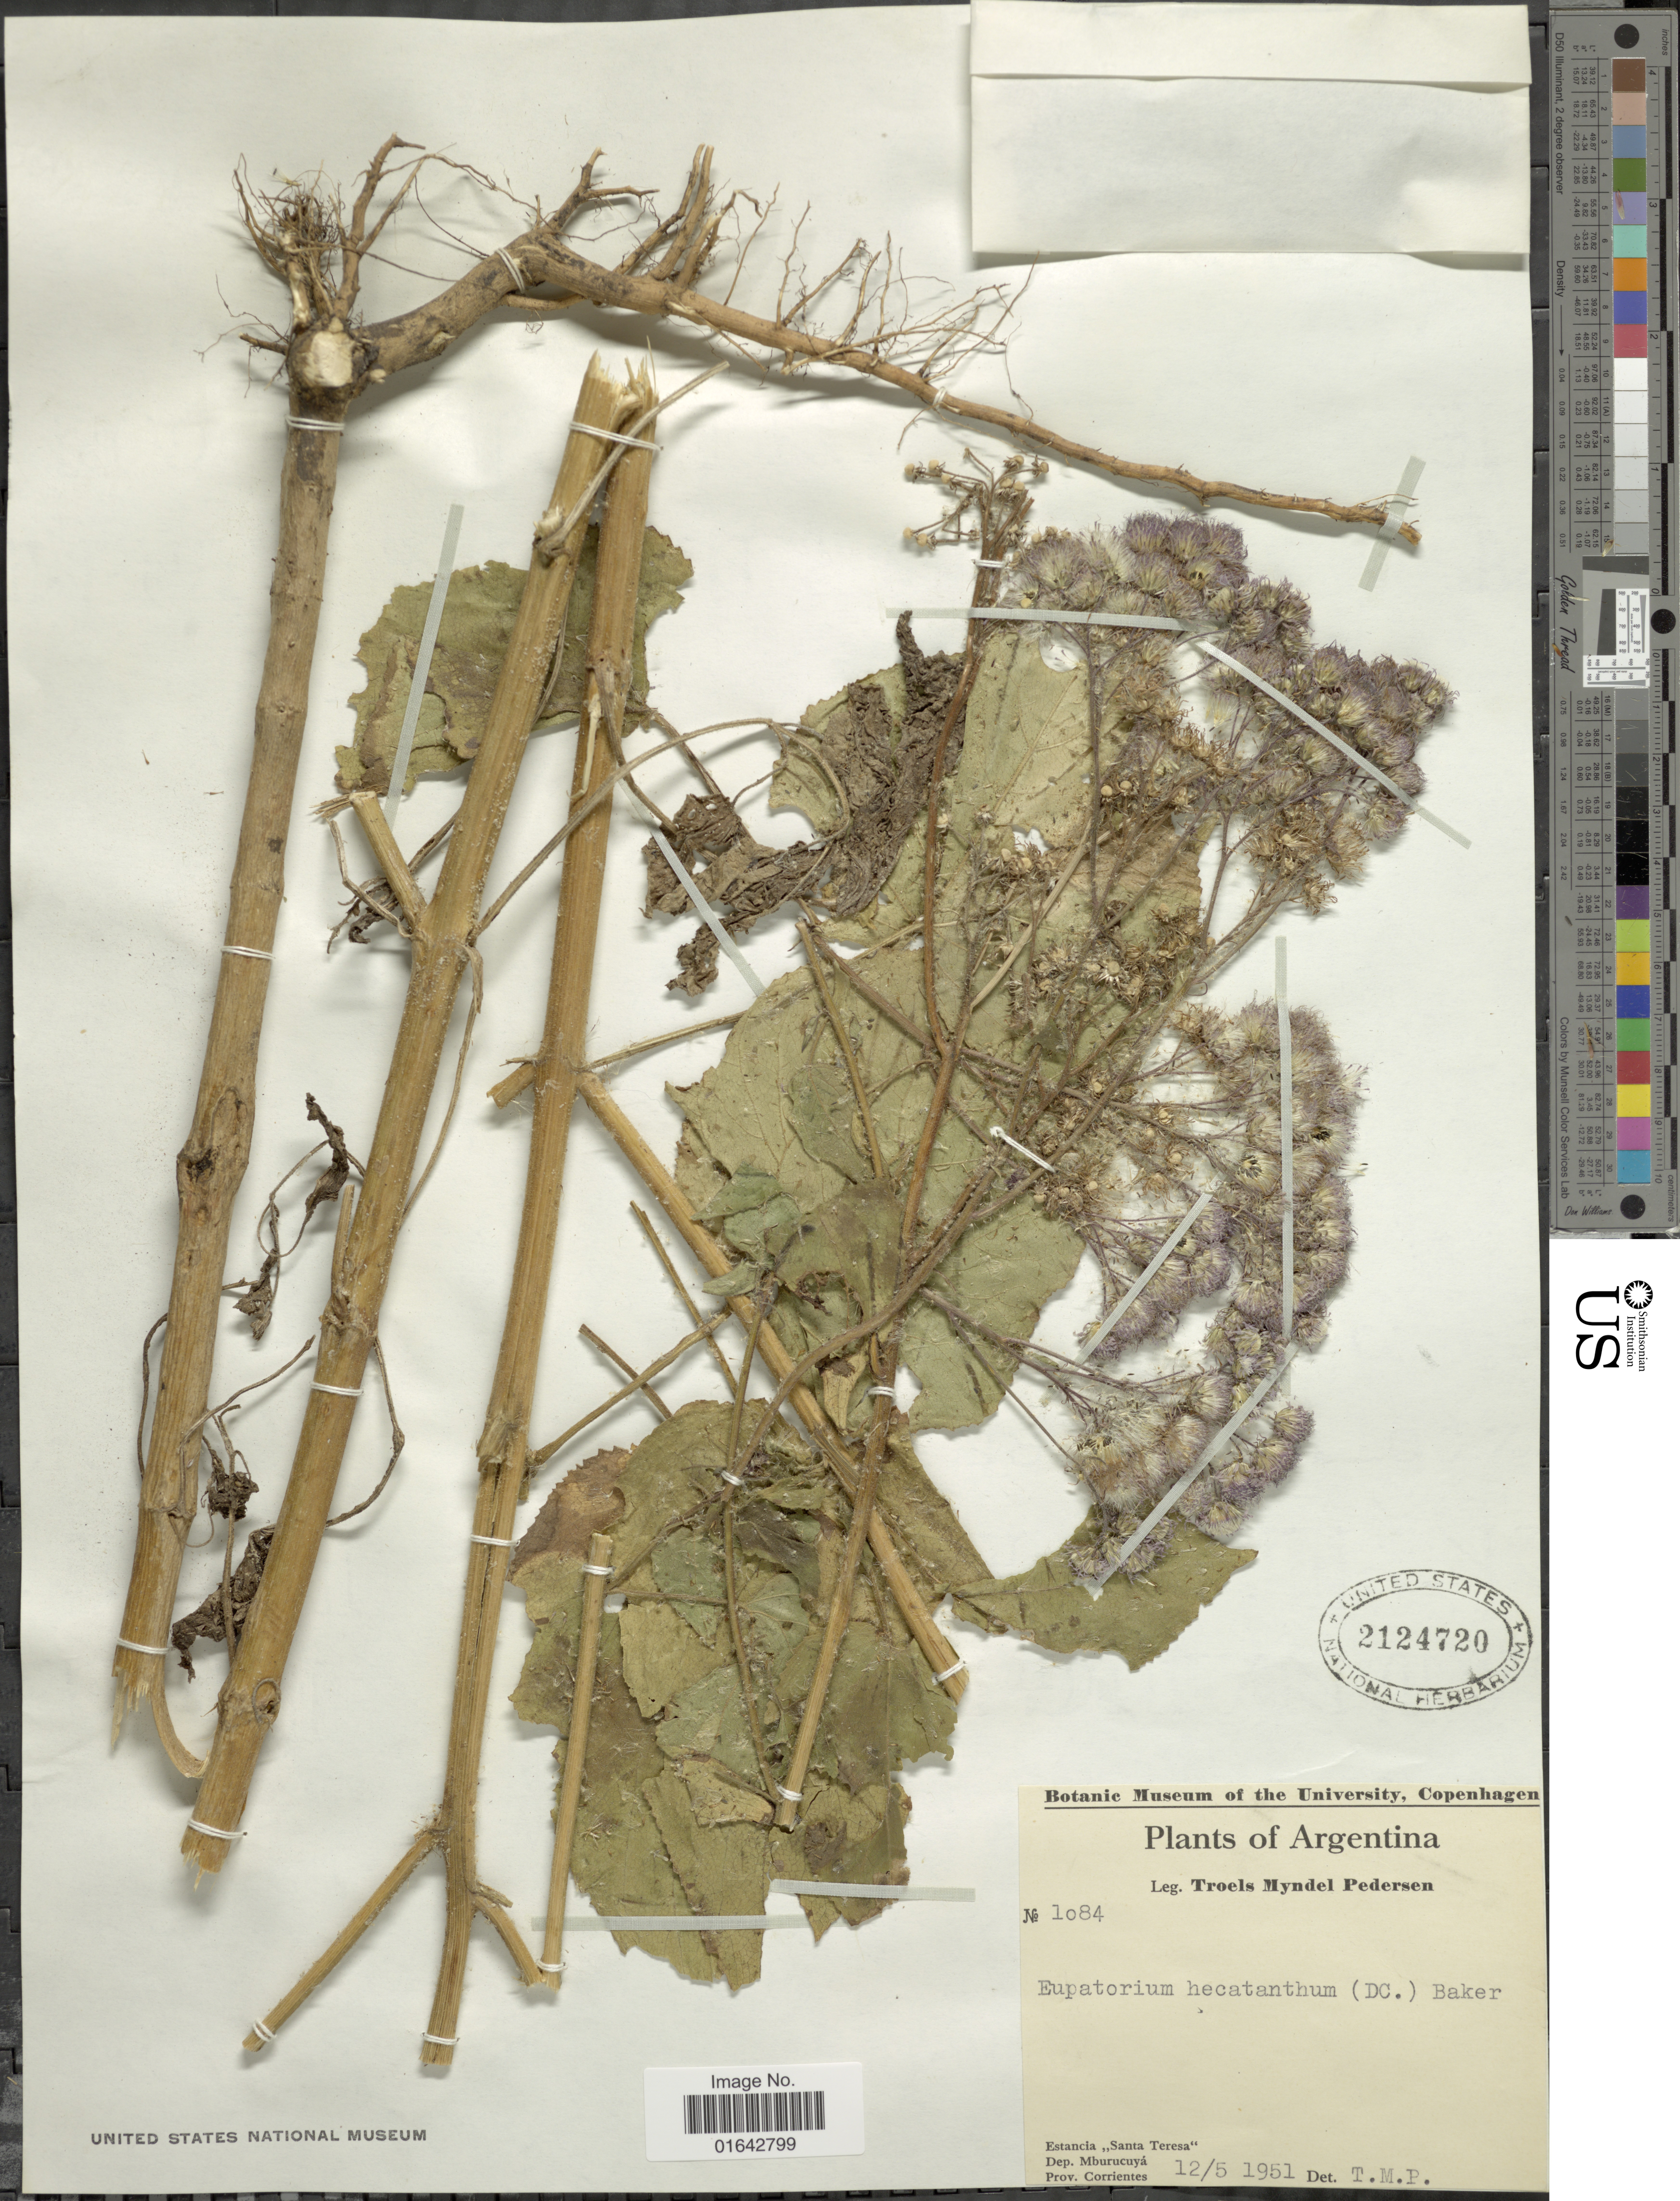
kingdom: Plantae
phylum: Tracheophyta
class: Magnoliopsida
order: Asterales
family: Asteraceae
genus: Urolepis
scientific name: Urolepis hecatantha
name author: (DC.) R.M. King & H. Rob.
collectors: T. Pederson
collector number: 1084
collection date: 1951-05-12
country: Argentina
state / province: Corrientes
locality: Estancia Santa Teresa, Dep. Mburucuya, Prov. Corrientes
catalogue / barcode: US 2124720